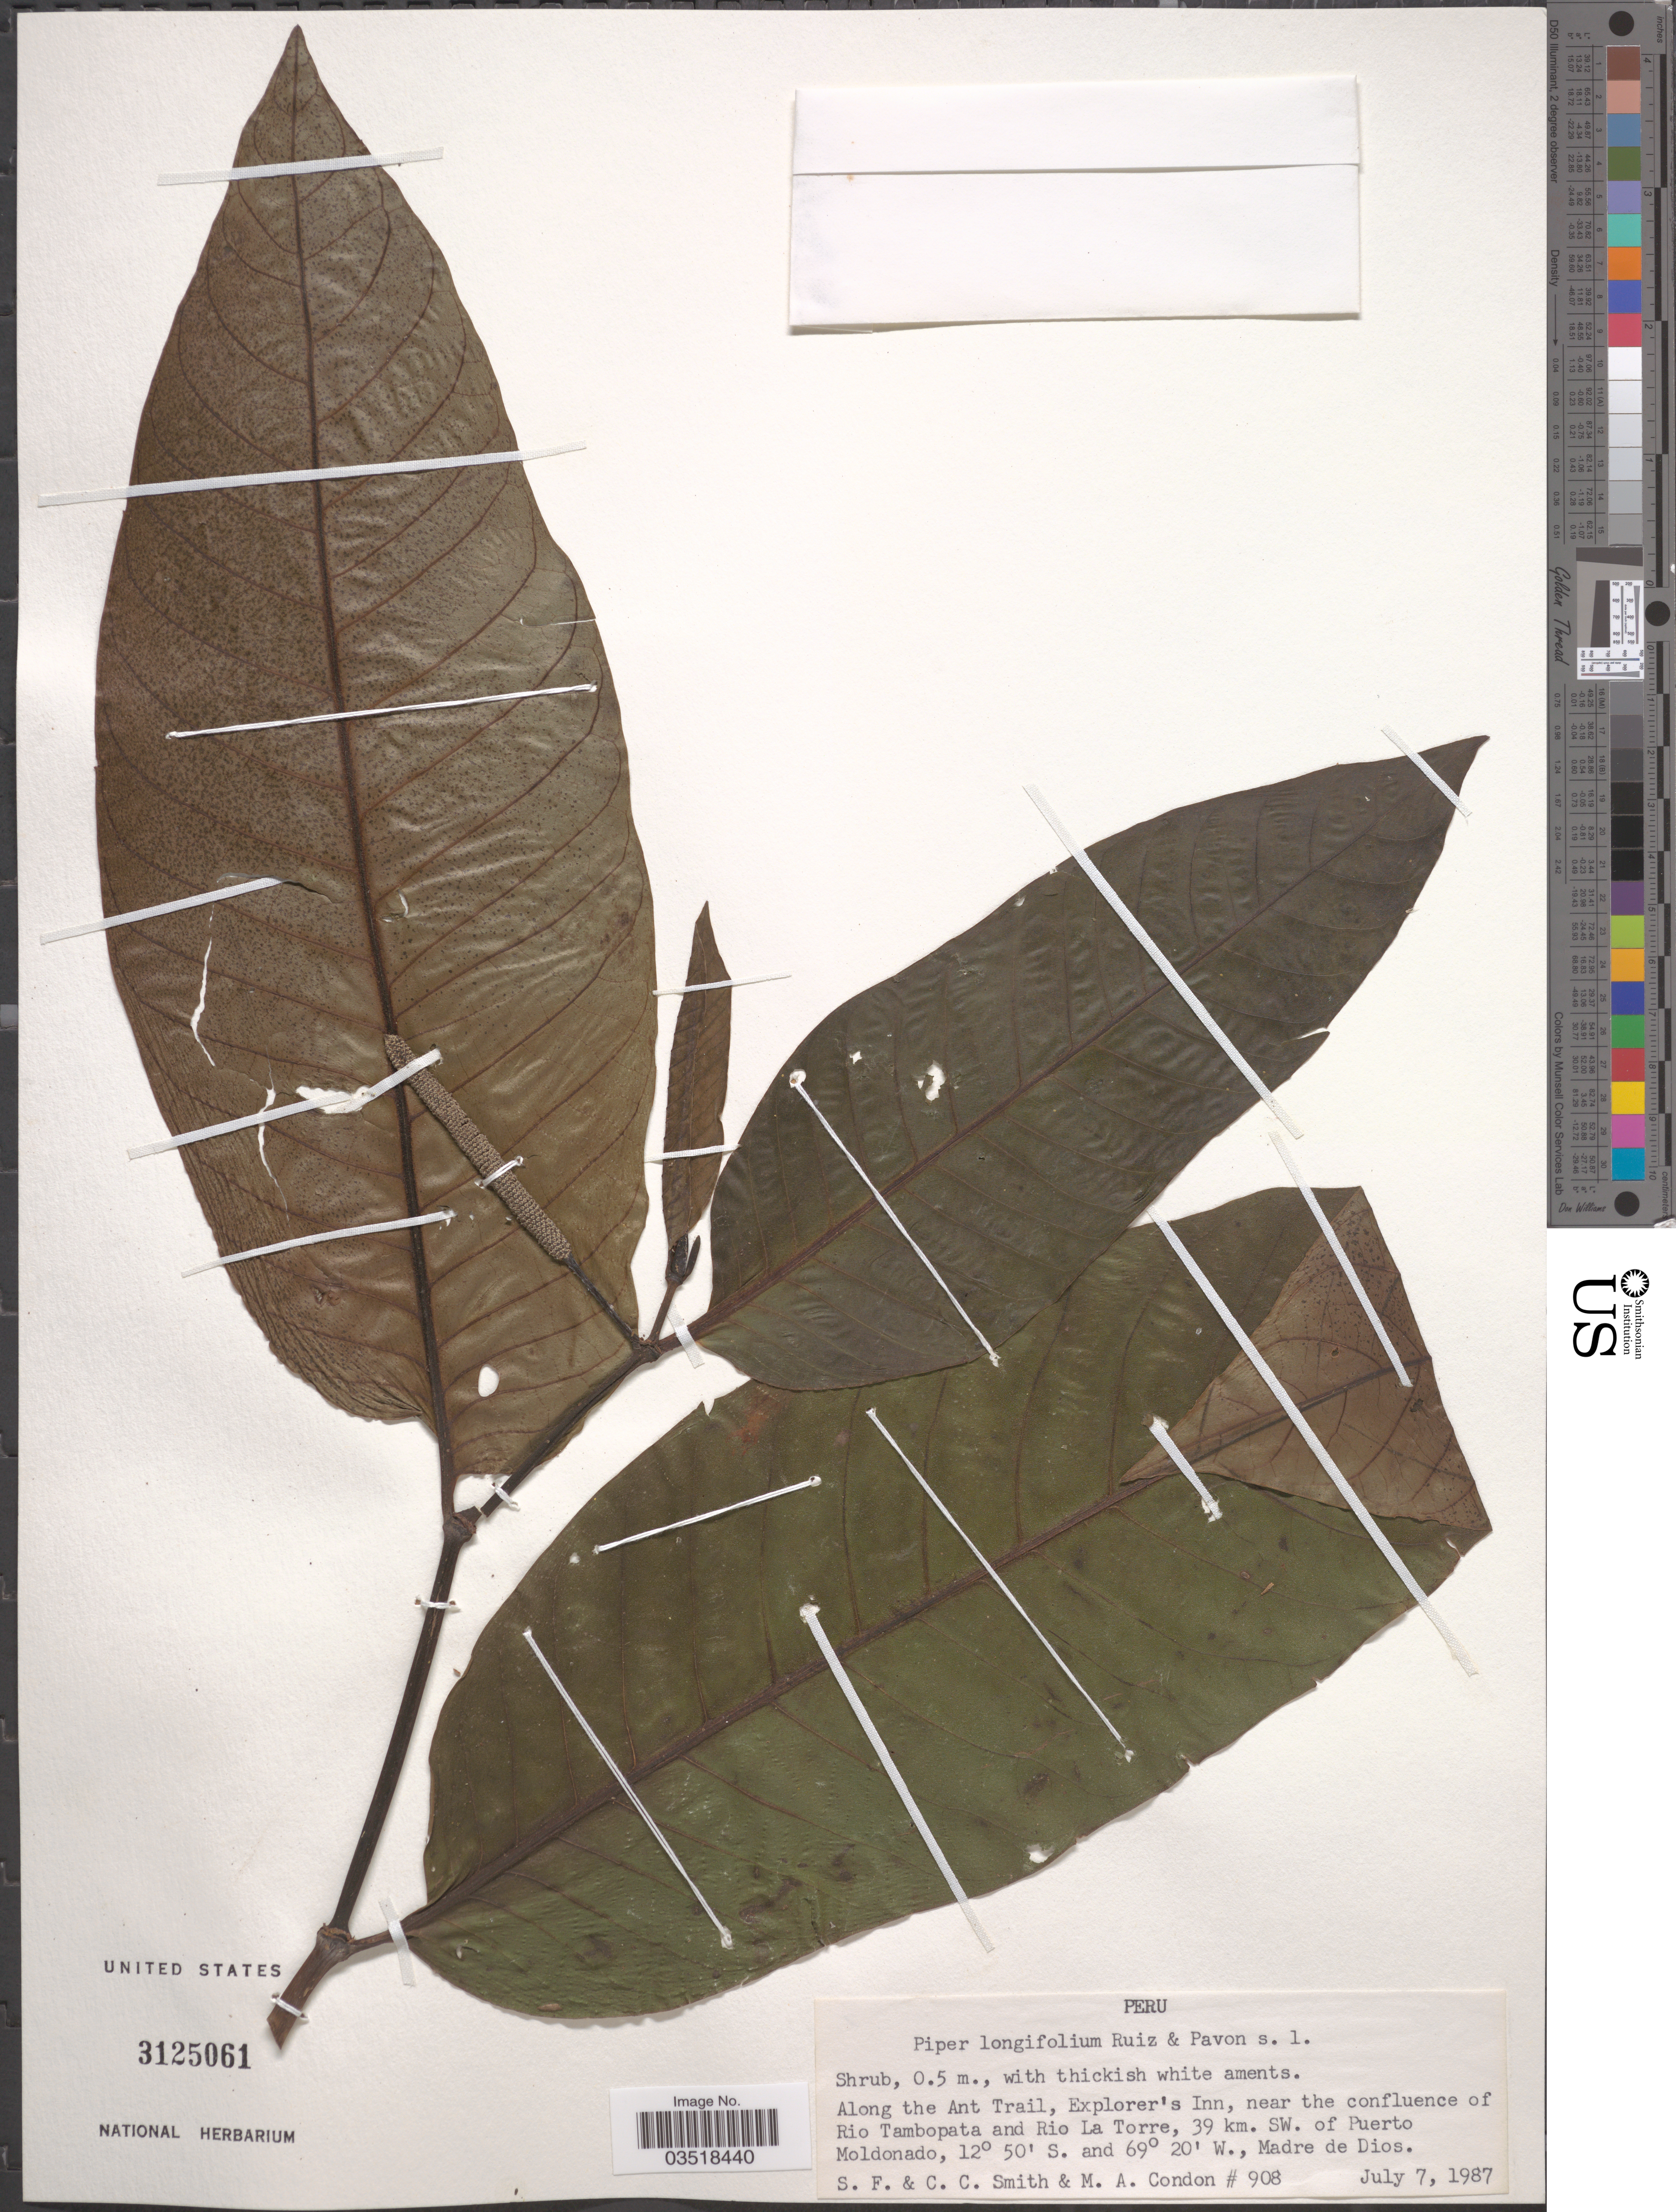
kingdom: Plantae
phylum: Tracheophyta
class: Magnoliopsida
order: Piperales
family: Piperaceae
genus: Piper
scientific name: Piper longifolium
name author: Ruiz & Pav.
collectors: S.F. Smith, C. C. Smith & M. Condon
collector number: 908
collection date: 1987-07-07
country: Peru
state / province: Madre de Dios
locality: Along the Ant Trail, Explorer's Inn, near the confluence of Rio Tambopata and Rio La Torre, 39 km. SW. of Puerto Moldonado.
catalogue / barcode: US 3125061